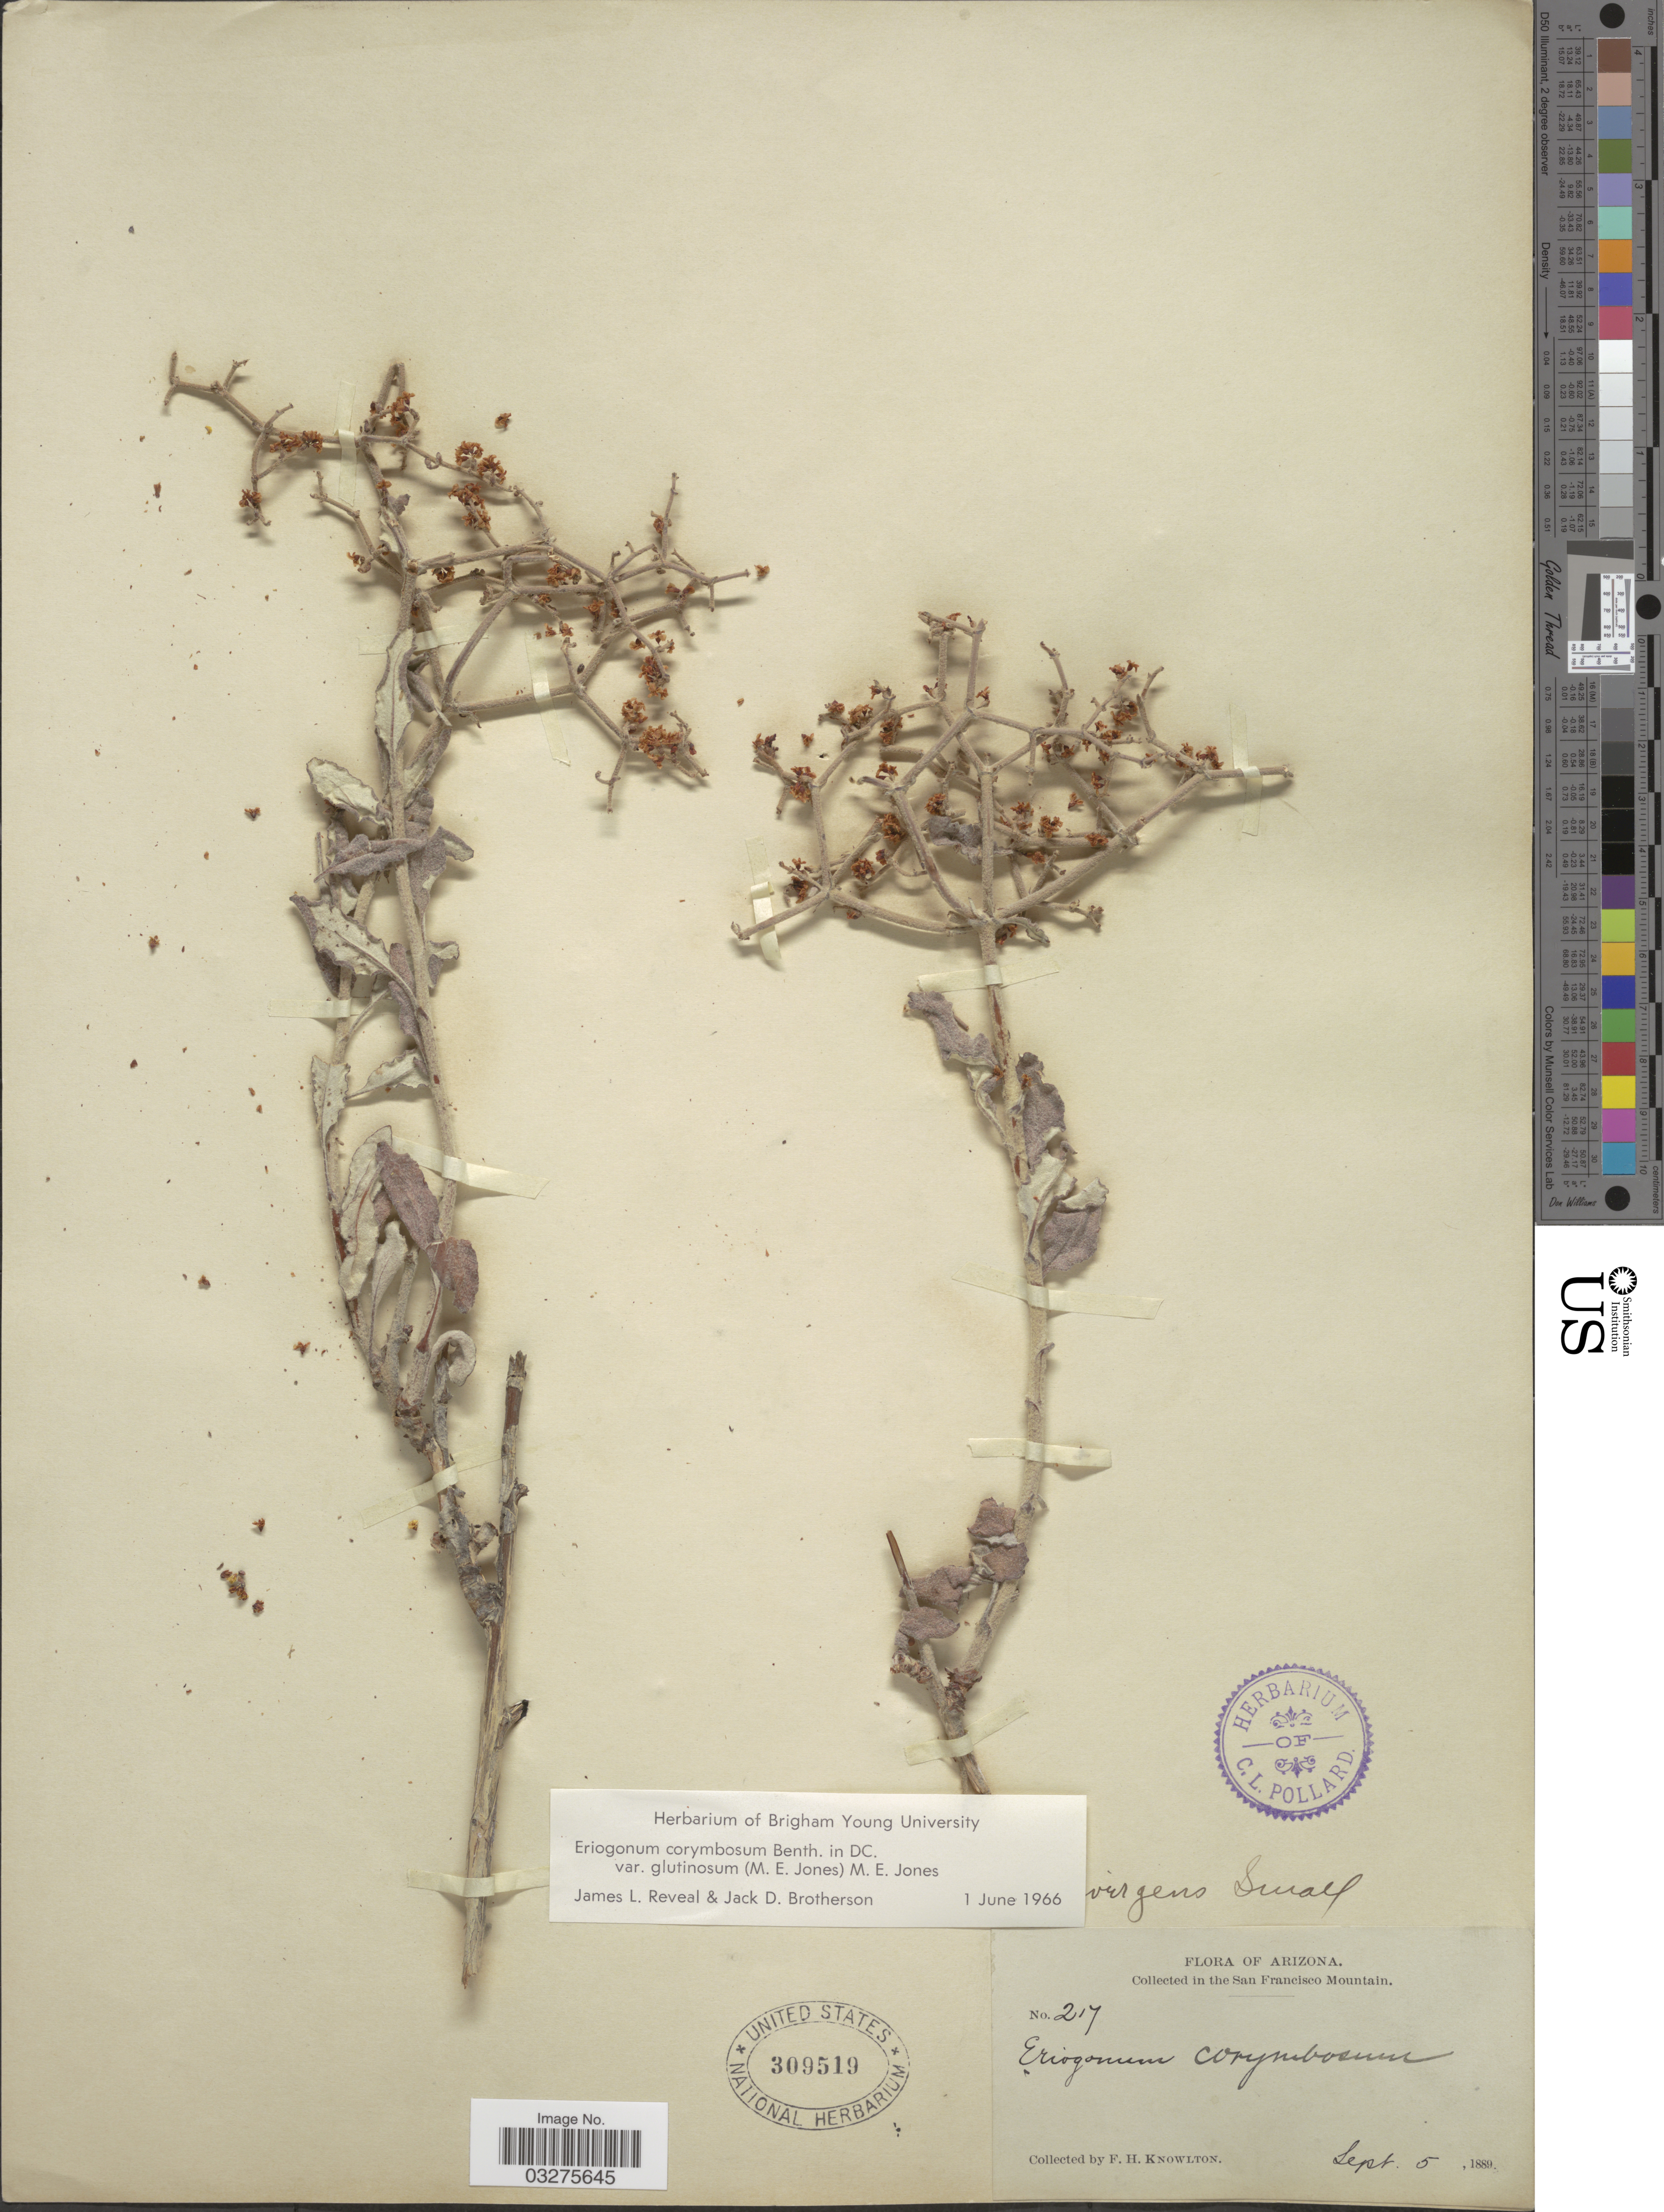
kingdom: Plantae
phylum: Tracheophyta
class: Magnoliopsida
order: Caryophyllales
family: Polygonaceae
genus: Eriogonum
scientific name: Eriogonum corymbosum var. glutinosum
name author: (M.E. Jones) M.E. Jones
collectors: F. H. Knowlton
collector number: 217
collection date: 1889-09-05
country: United States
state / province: Arizona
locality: In the San Francisco Mountain.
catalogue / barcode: US 309519